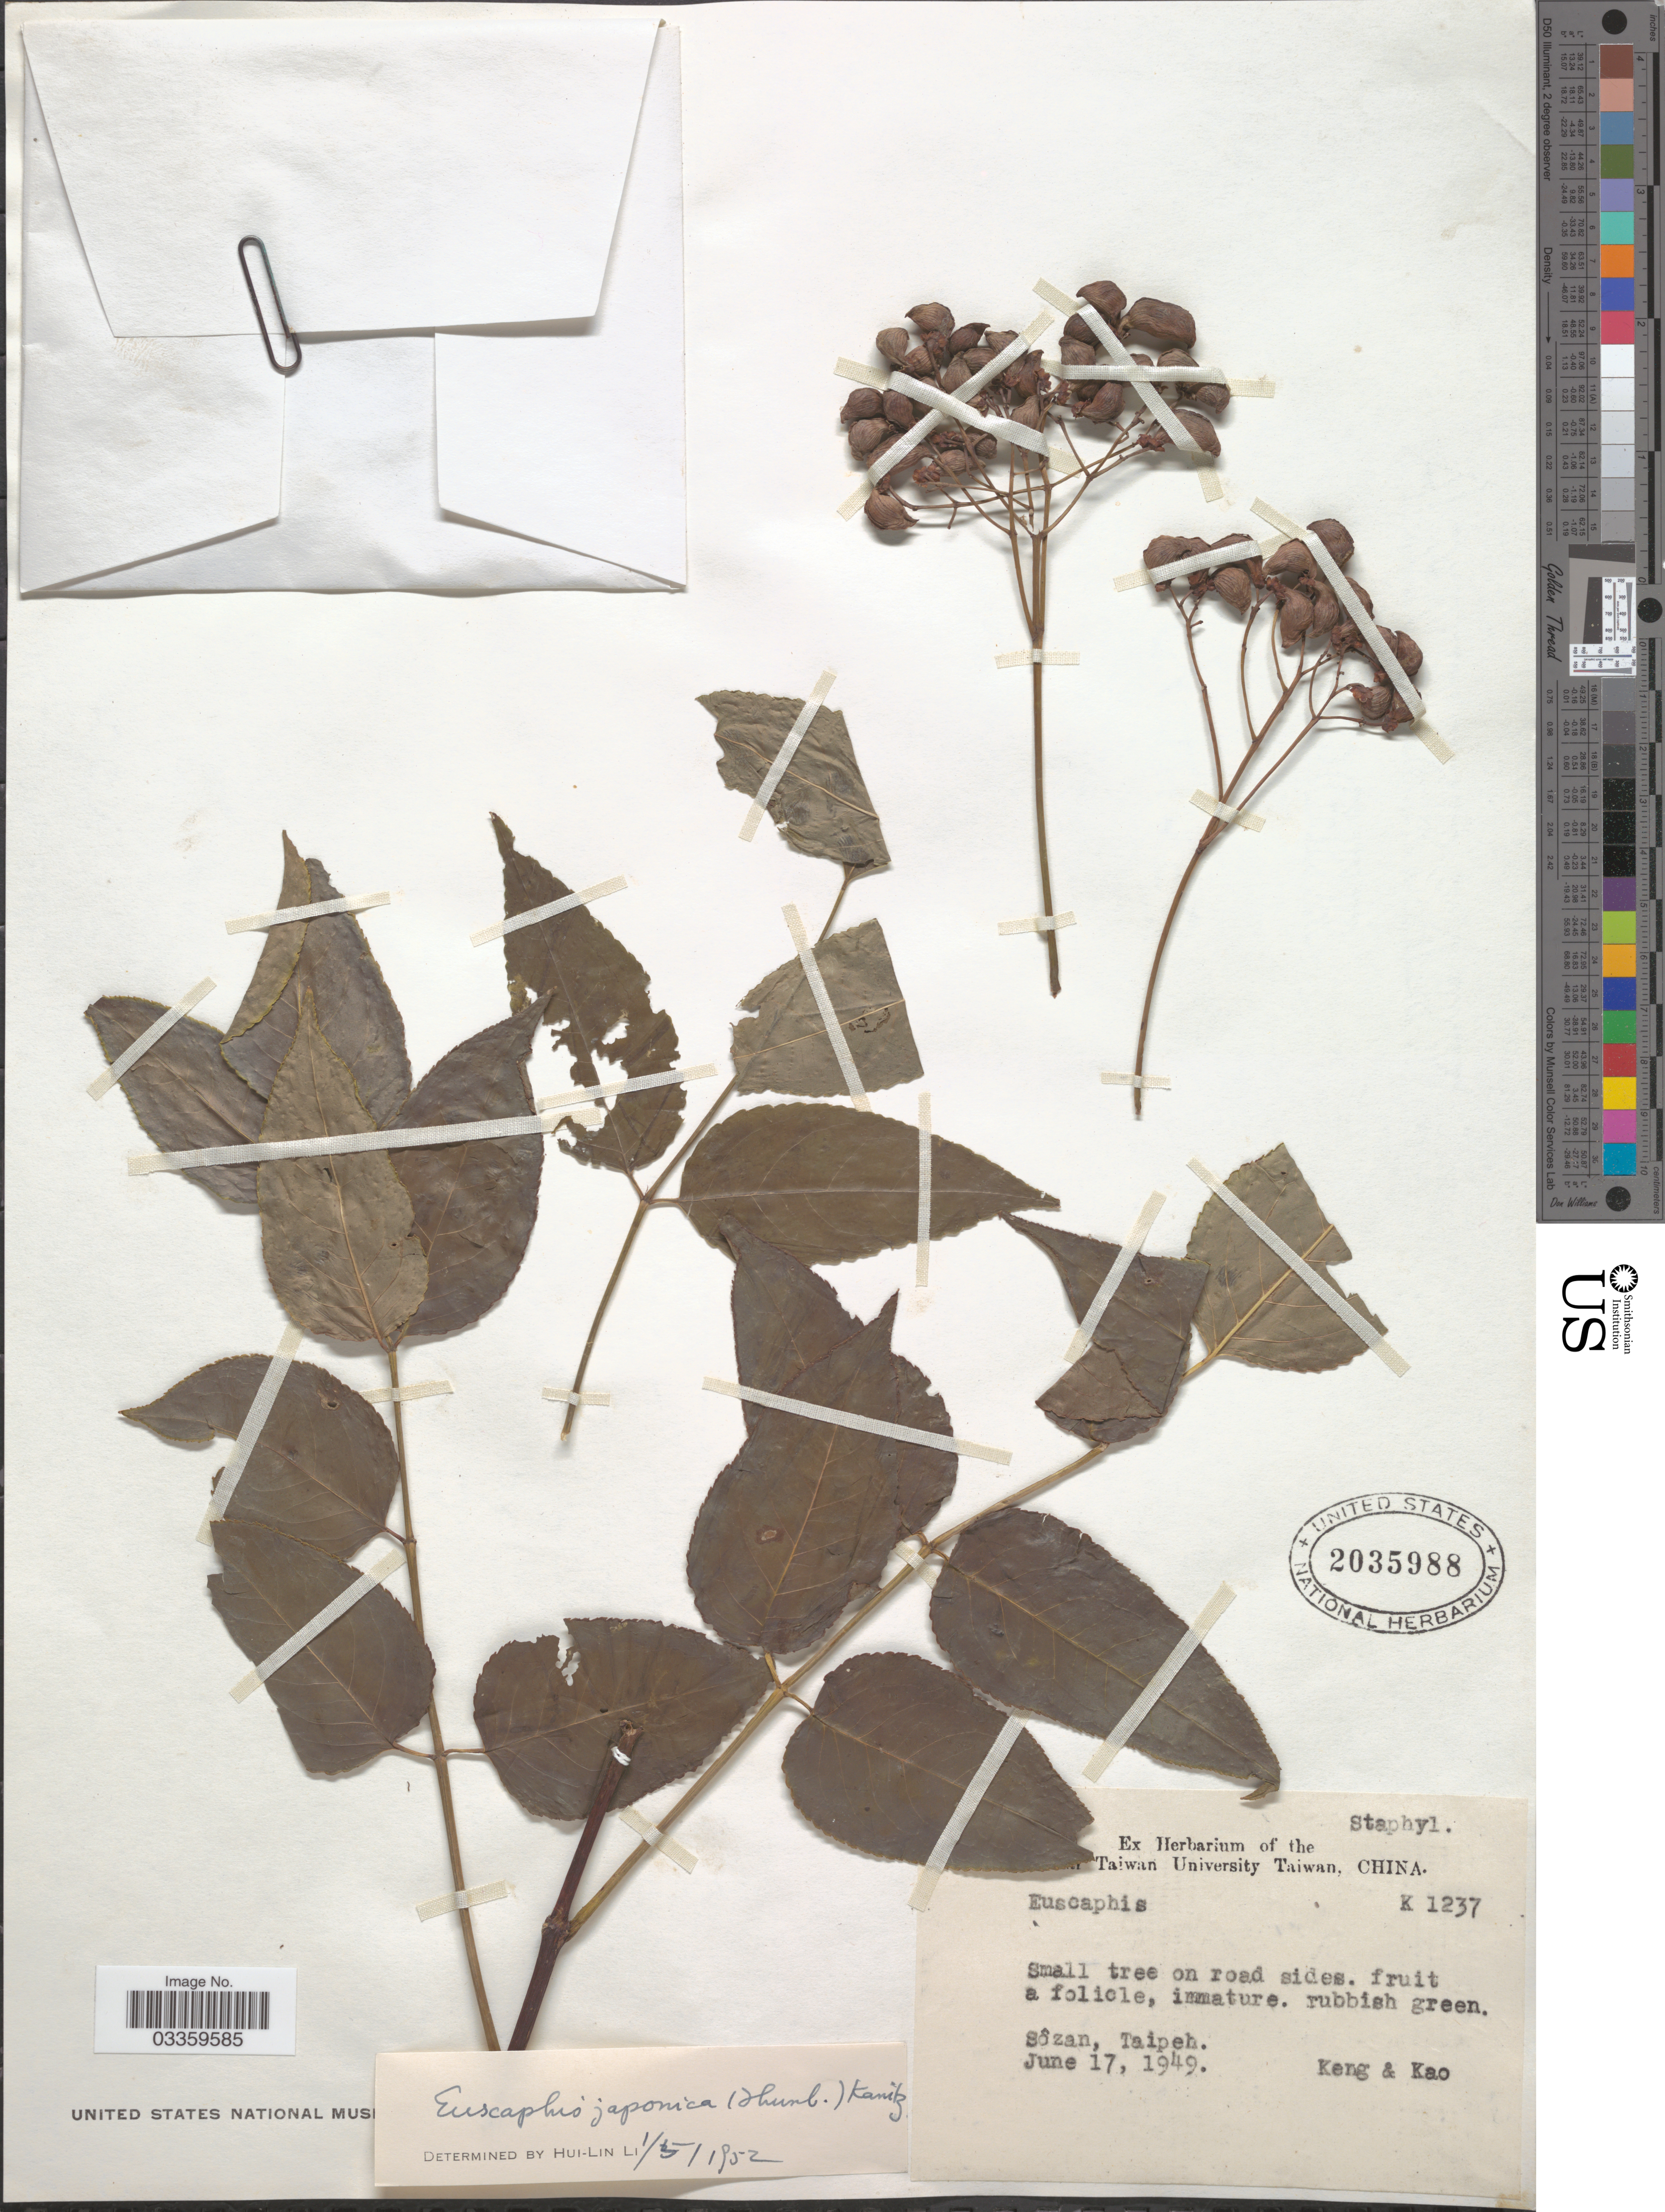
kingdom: Plantae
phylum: Tracheophyta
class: Magnoliopsida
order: Crossosomatales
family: Staphyleaceae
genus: Euscaphis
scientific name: Euscaphis japonica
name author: (Thunb.) Kanitz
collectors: -- Keng & -. Kao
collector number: K1237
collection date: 1949-06-17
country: Taiwan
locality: Sôzan, Taipeh.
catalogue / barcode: US 2035988